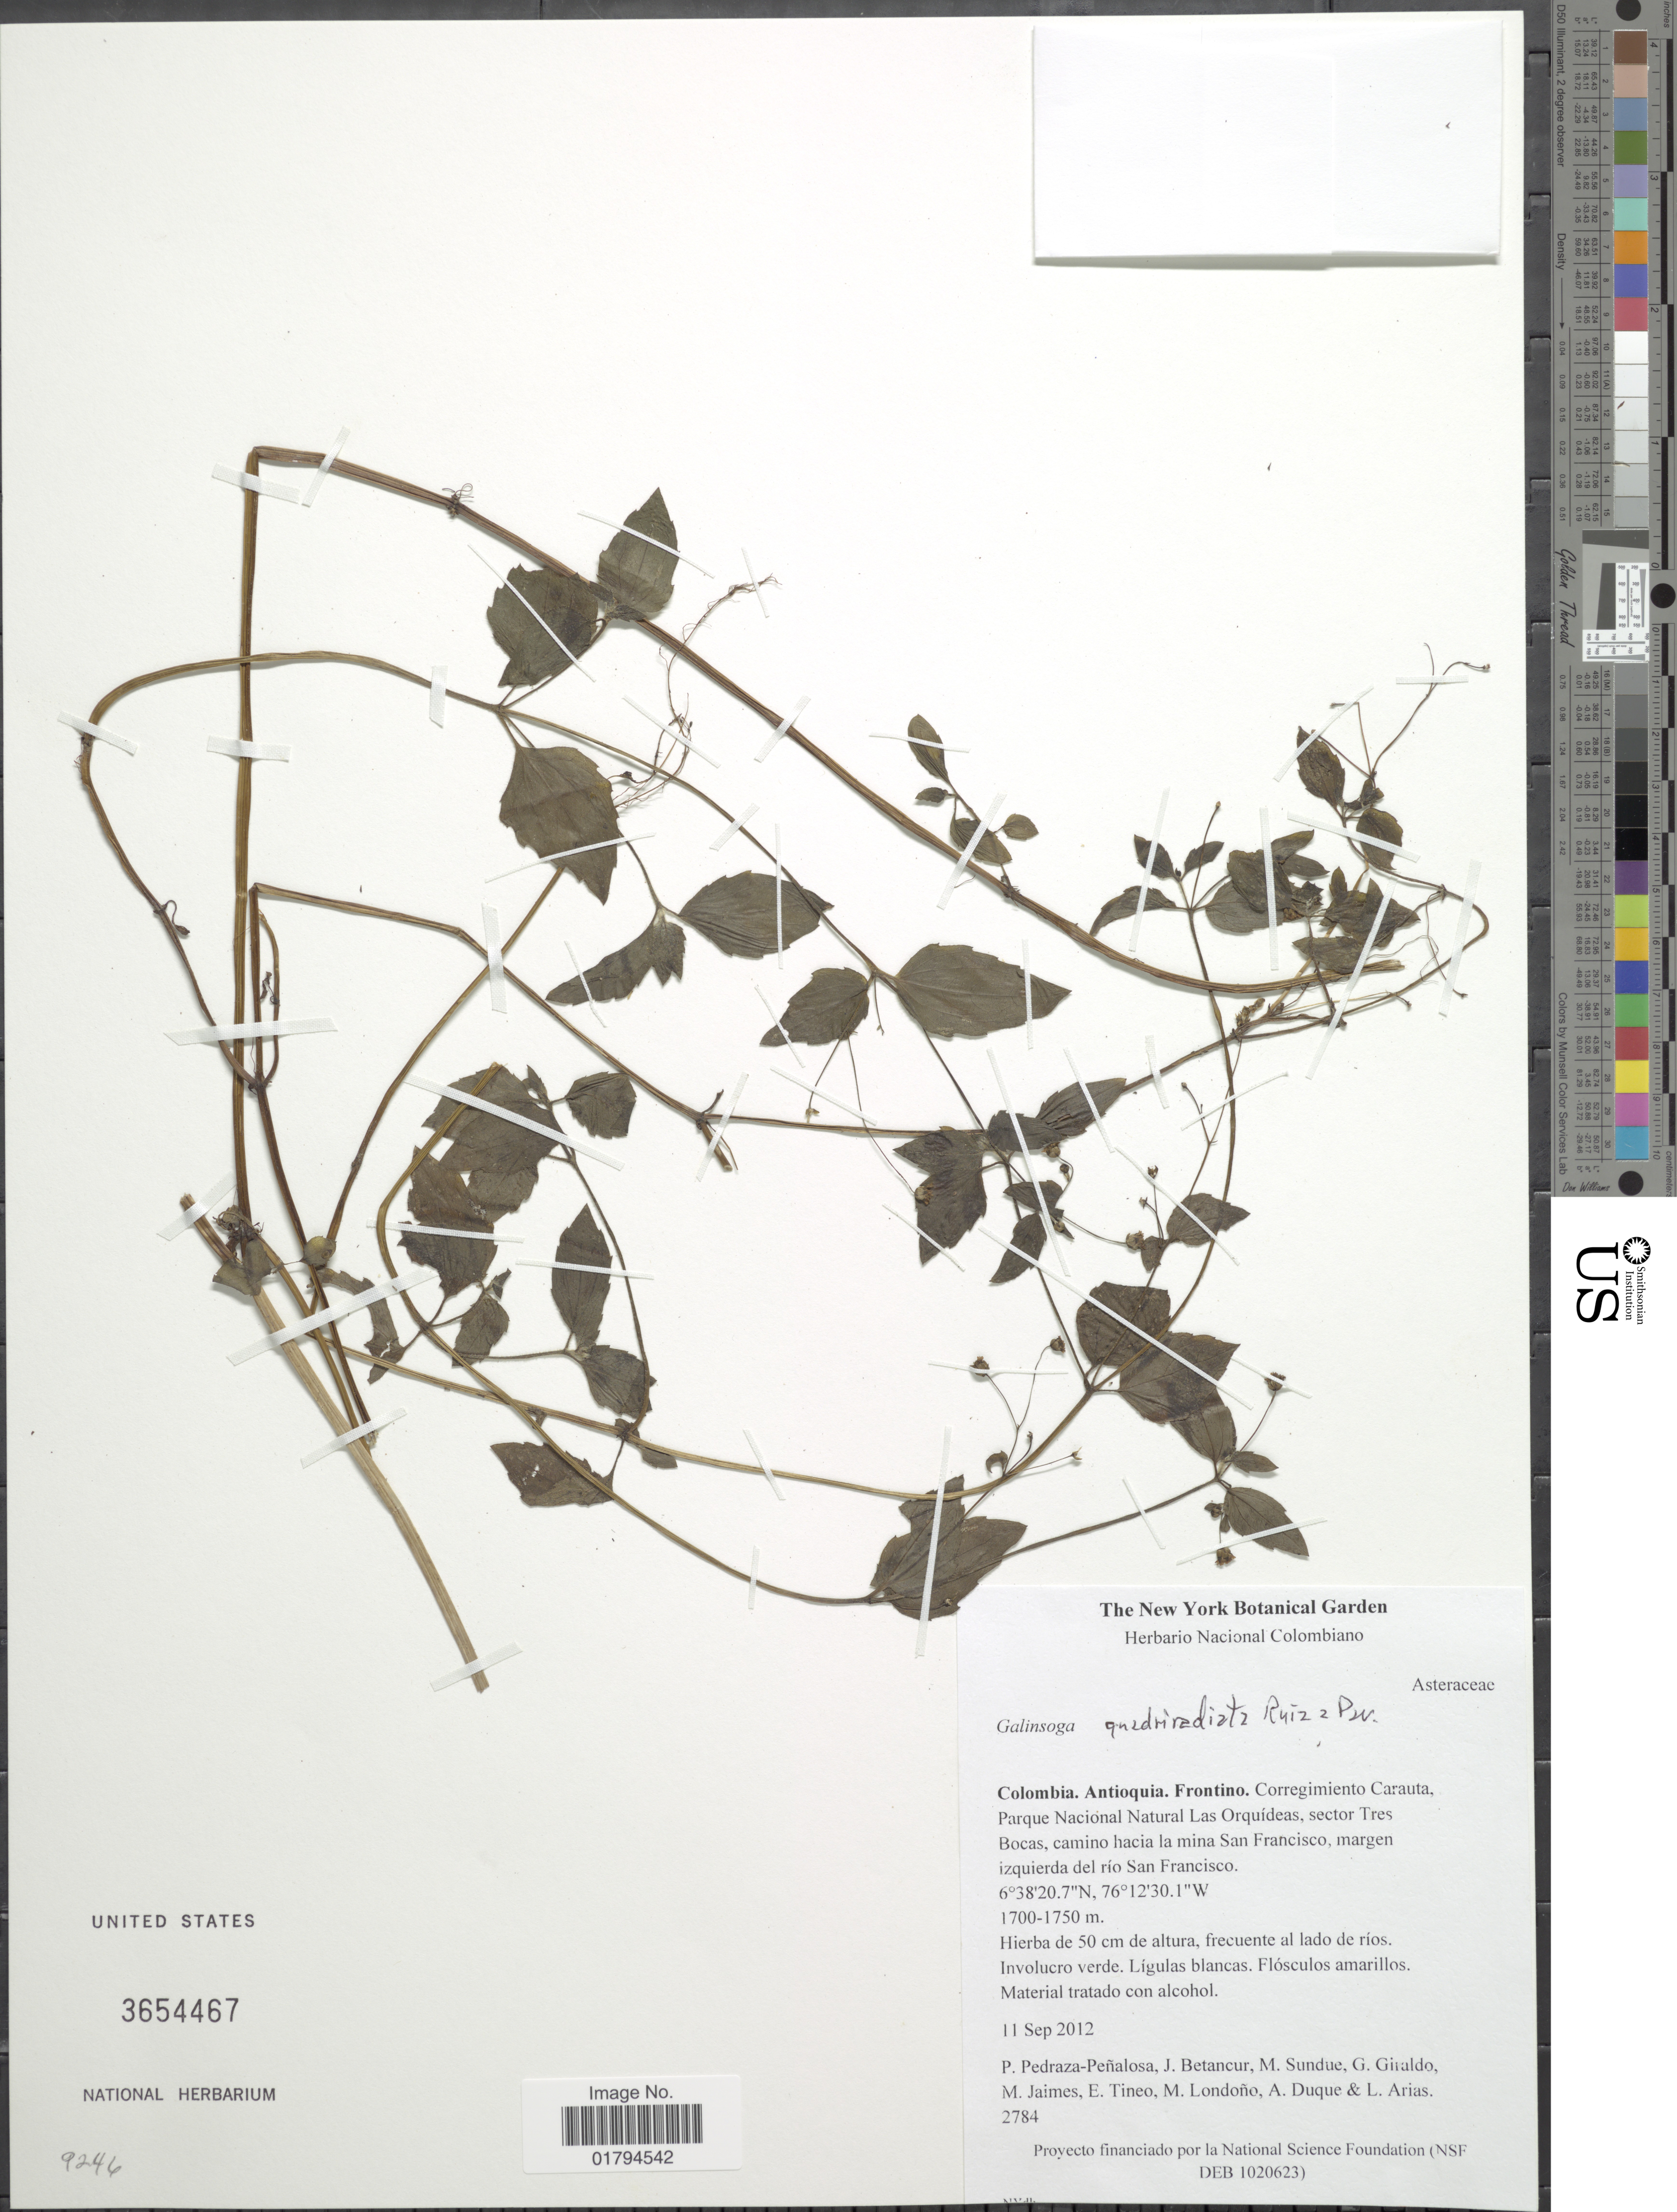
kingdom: Plantae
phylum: Tracheophyta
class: Magnoliopsida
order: Asterales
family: Asteraceae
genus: Galinsoga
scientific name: Galinsoga quadriradiata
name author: Ruiz & Pav.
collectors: P. Pedraza-Peñalosa, J. Betancur, M. Sundue, G. Giraldo & et al.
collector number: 2784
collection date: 2012-09-11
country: Colombia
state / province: Antioquia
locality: Frontino. Corregimiento Carauta, Parque Nacional Natural Las Orquideas, sector Tres Bocas, cmaino hacia la mina San Francisco, margen izquierda del rio San rancisco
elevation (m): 1700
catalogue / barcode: US 3654467